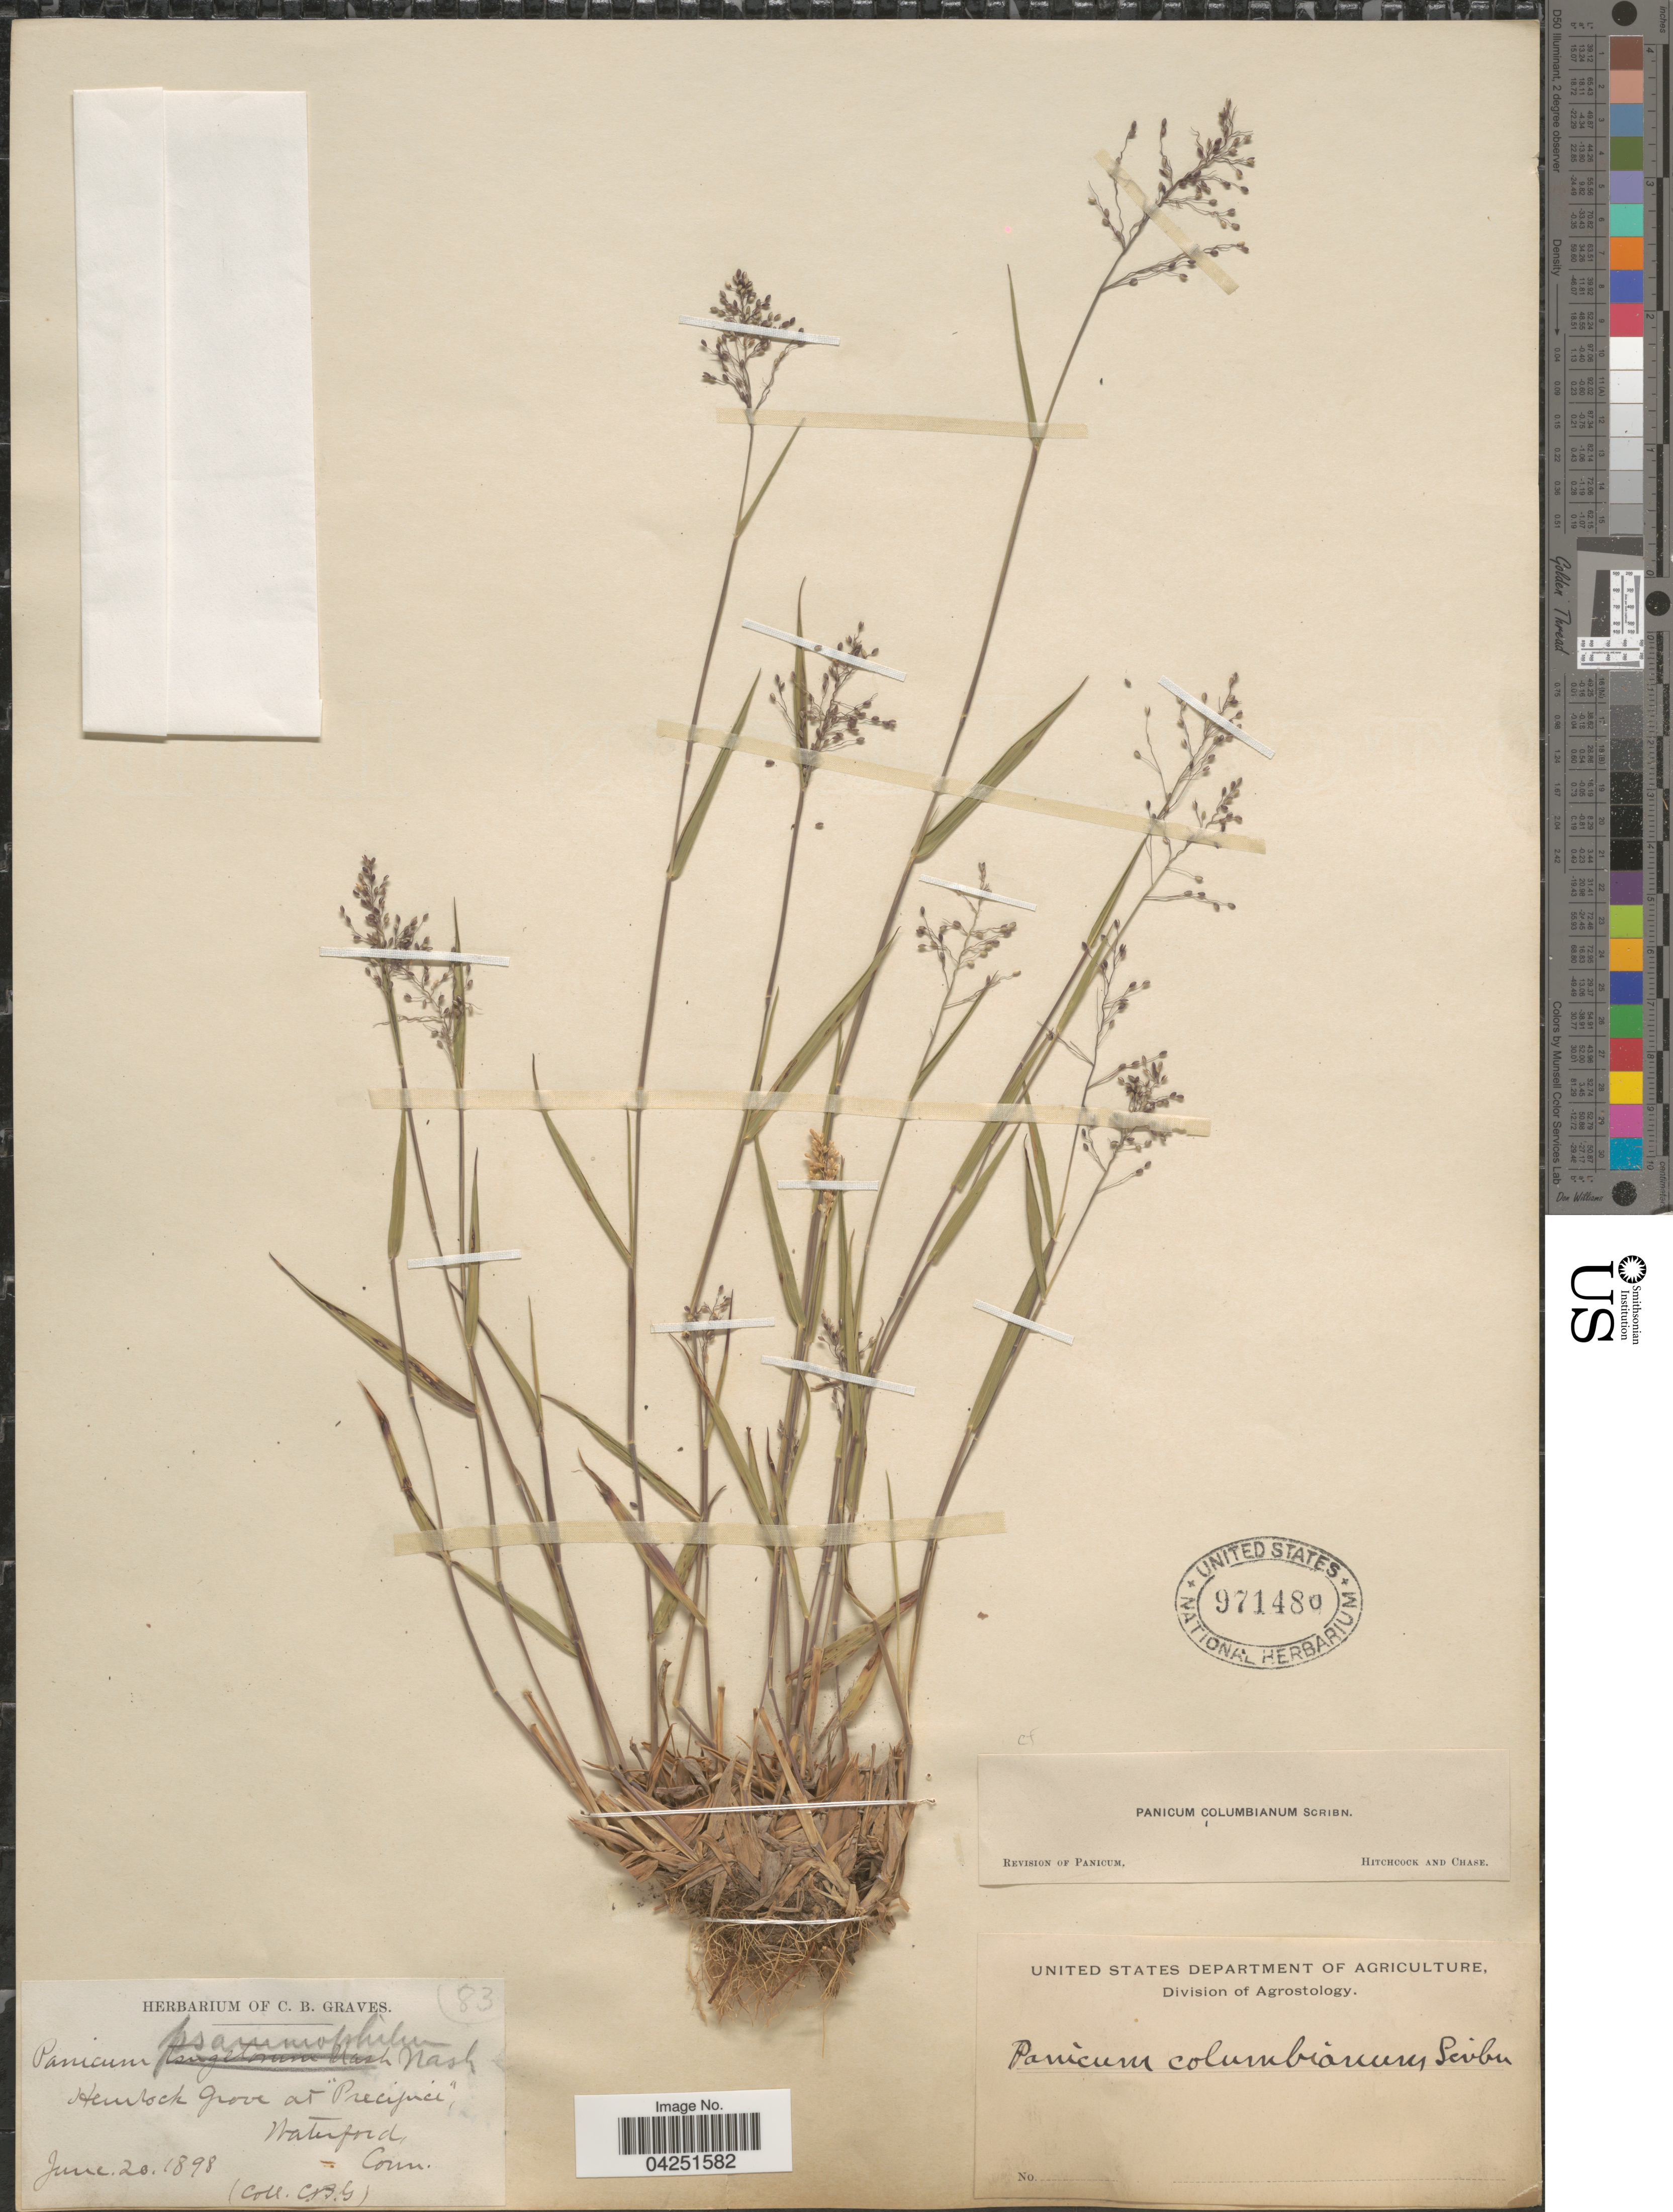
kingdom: Plantae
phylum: Tracheophyta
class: Liliopsida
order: Poales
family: Poaceae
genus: Dichanthelium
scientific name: Dichanthelium acuminatum var. acuminatum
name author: (Sw.) Gould & C.A. Clark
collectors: C. Graves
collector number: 83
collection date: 1898-06-20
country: United States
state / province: Connecticut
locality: Hemlock Grove at "Precifuce", Waterford.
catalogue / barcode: US 971480